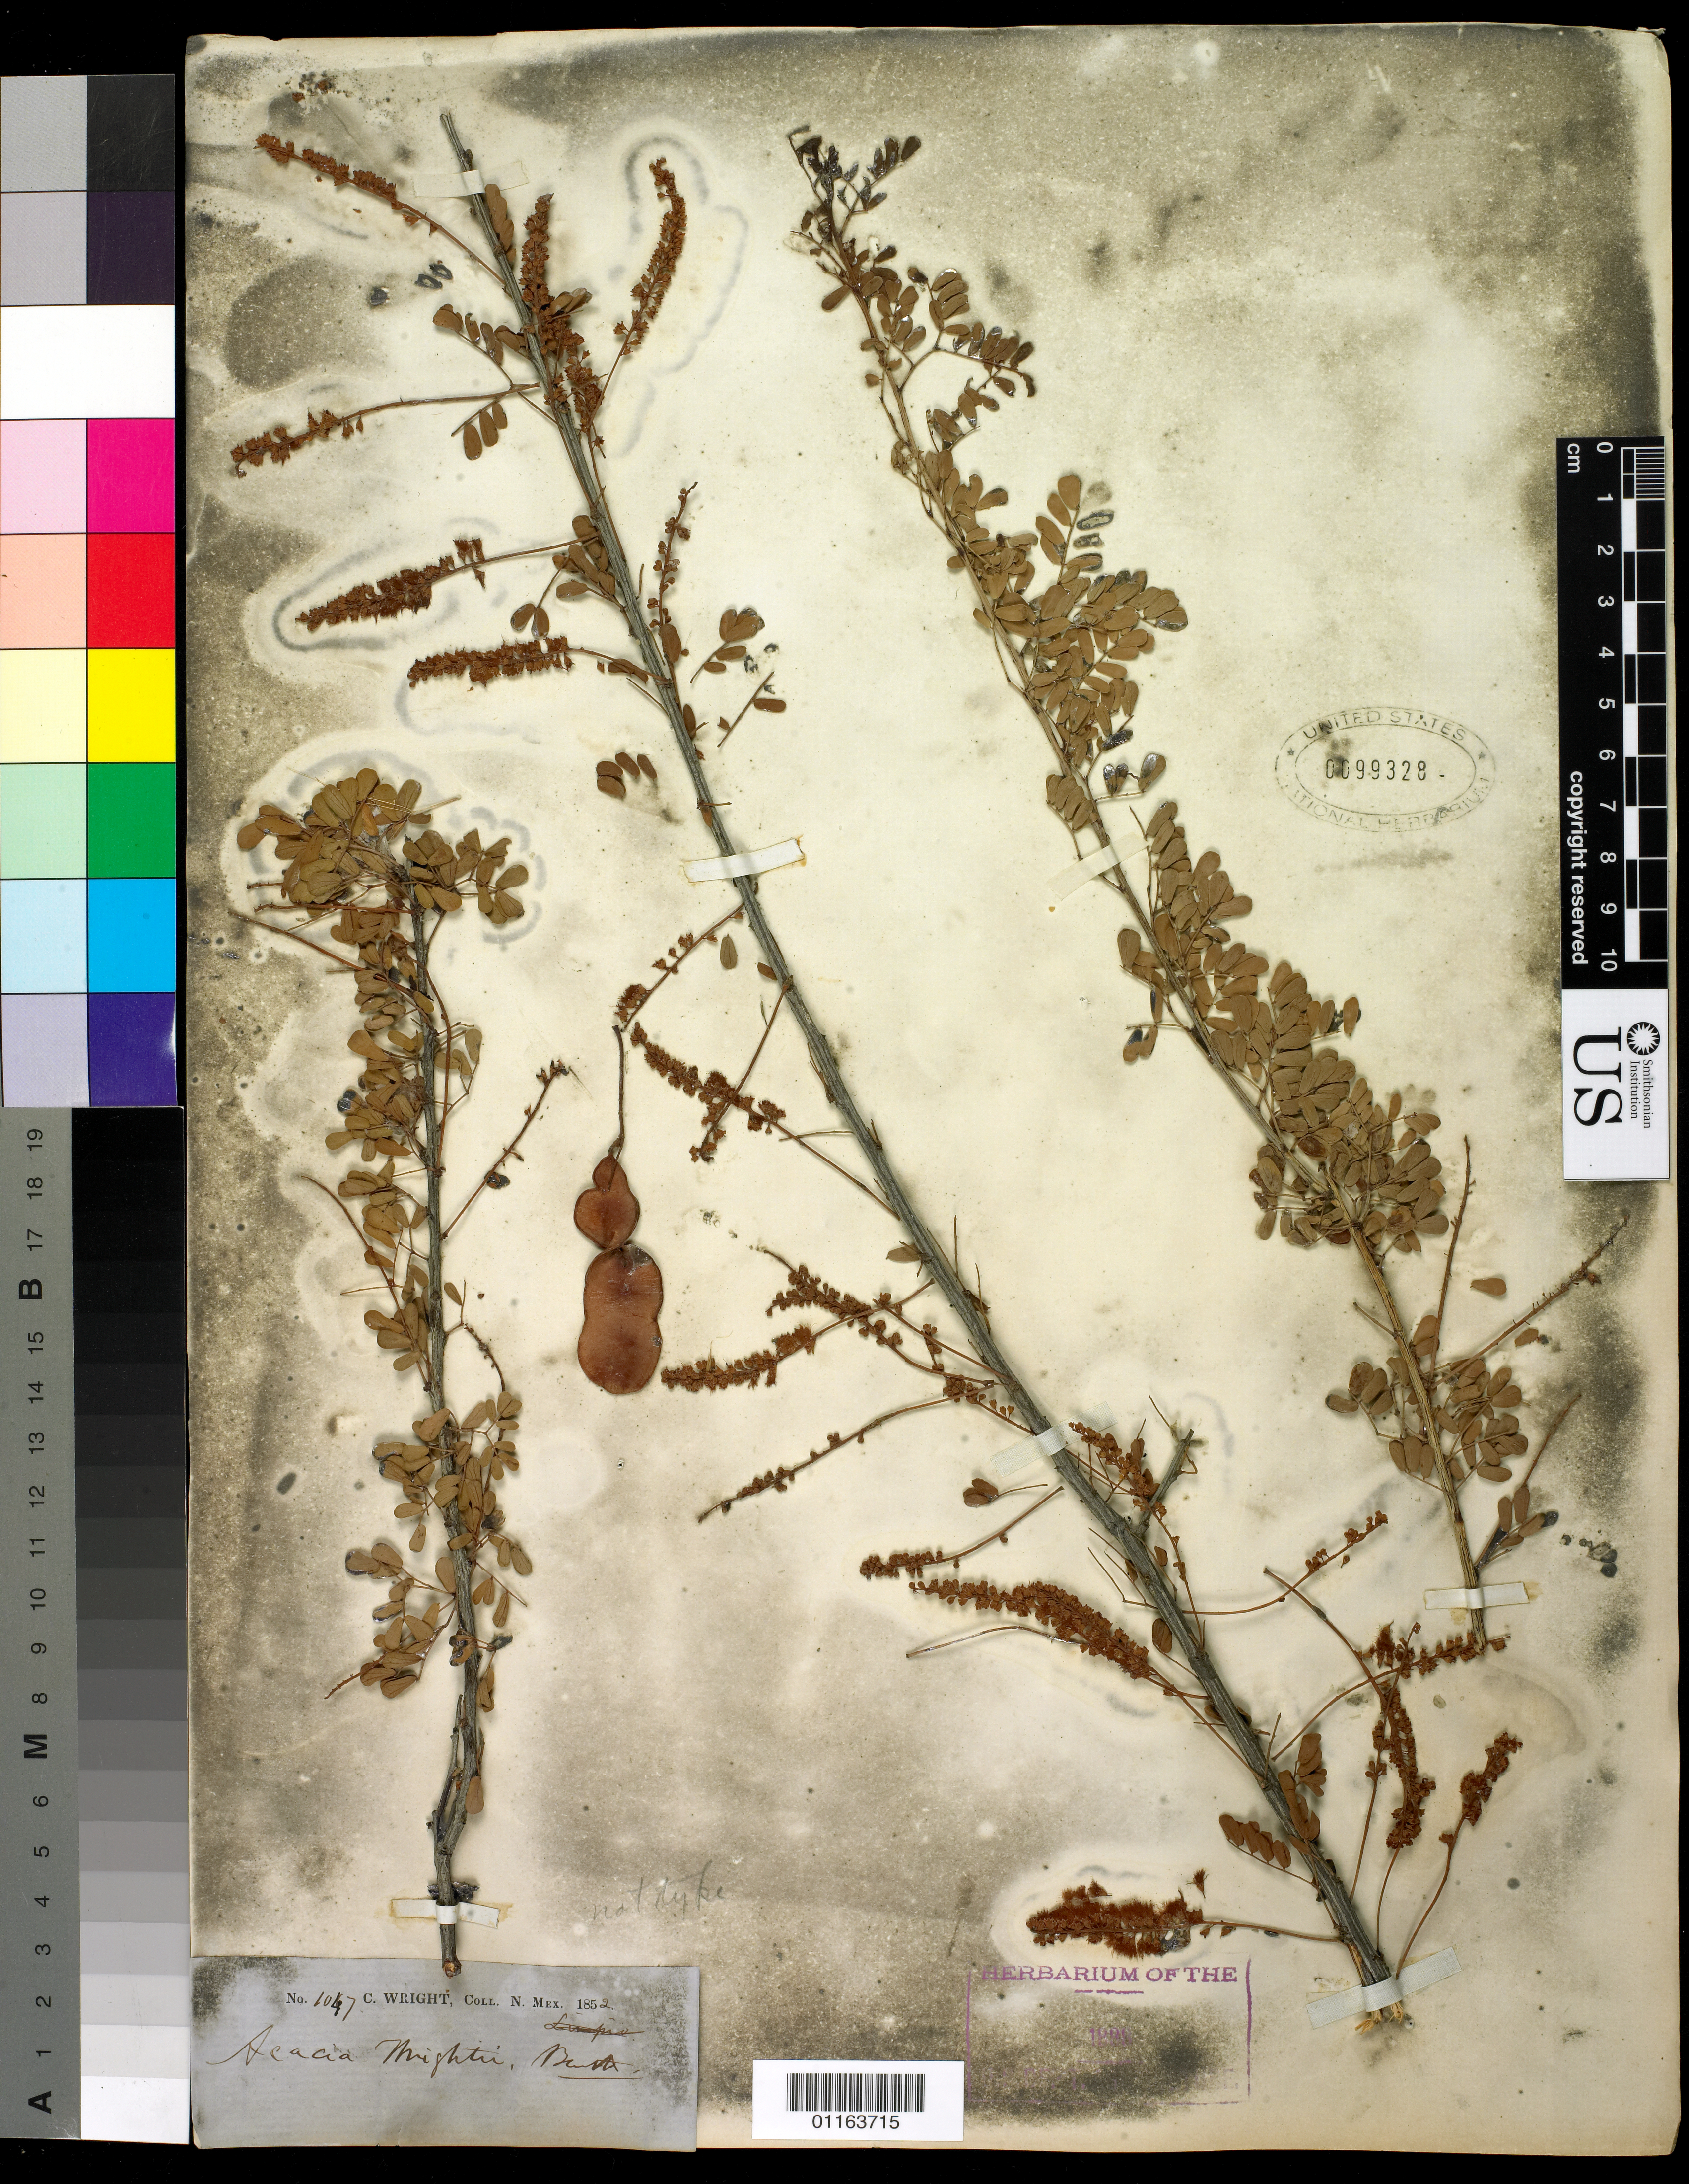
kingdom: Plantae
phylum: Tracheophyta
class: Magnoliopsida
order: Fabales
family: Fabaceae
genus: Senegalia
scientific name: Senegalia wrightii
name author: (Benth.) Britton & Rose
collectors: C. Wright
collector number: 1047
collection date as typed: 1852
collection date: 1852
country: United States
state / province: New Mexico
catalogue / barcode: US 99328